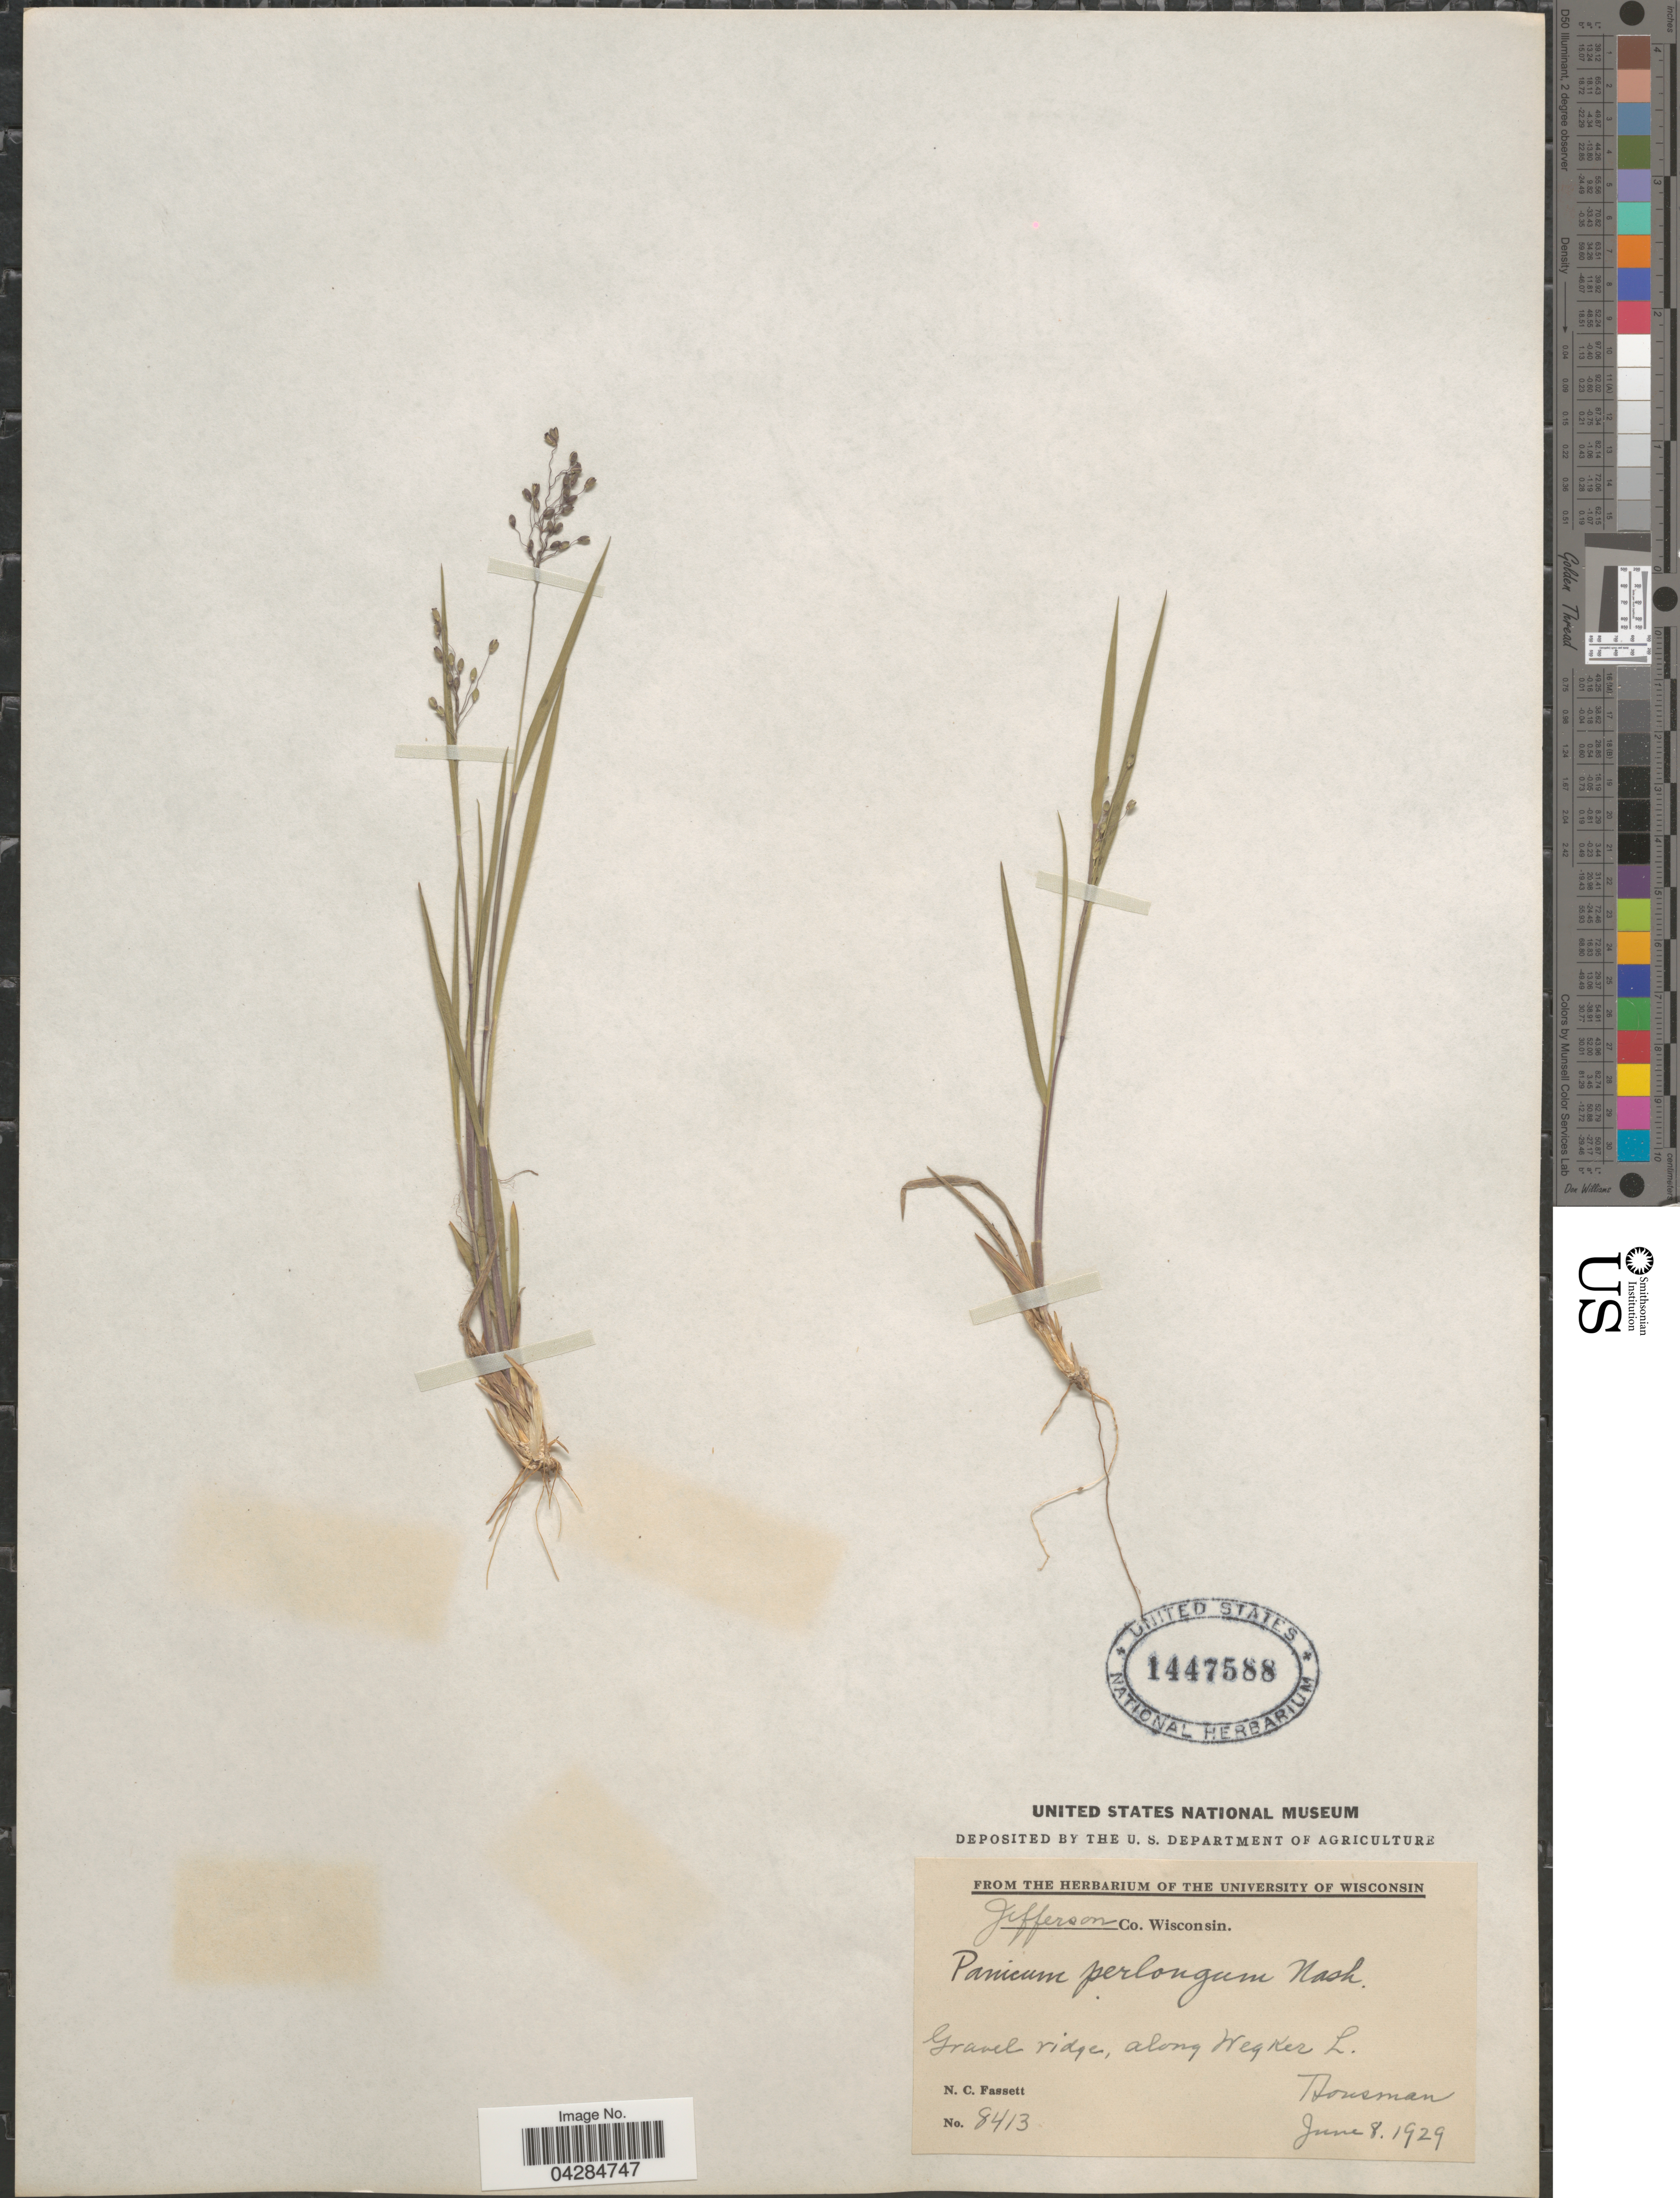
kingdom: Plantae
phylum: Tracheophyta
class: Liliopsida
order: Poales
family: Poaceae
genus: Dichanthelium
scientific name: Dichanthelium perlongum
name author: (Nash) Freckmann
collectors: N. C. Fassett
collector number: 8413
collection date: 1929-06-08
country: United States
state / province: Wisconsin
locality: Jefferson Co. Gravel ridge, along Wegker L. Thousman.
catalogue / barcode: US 1447588